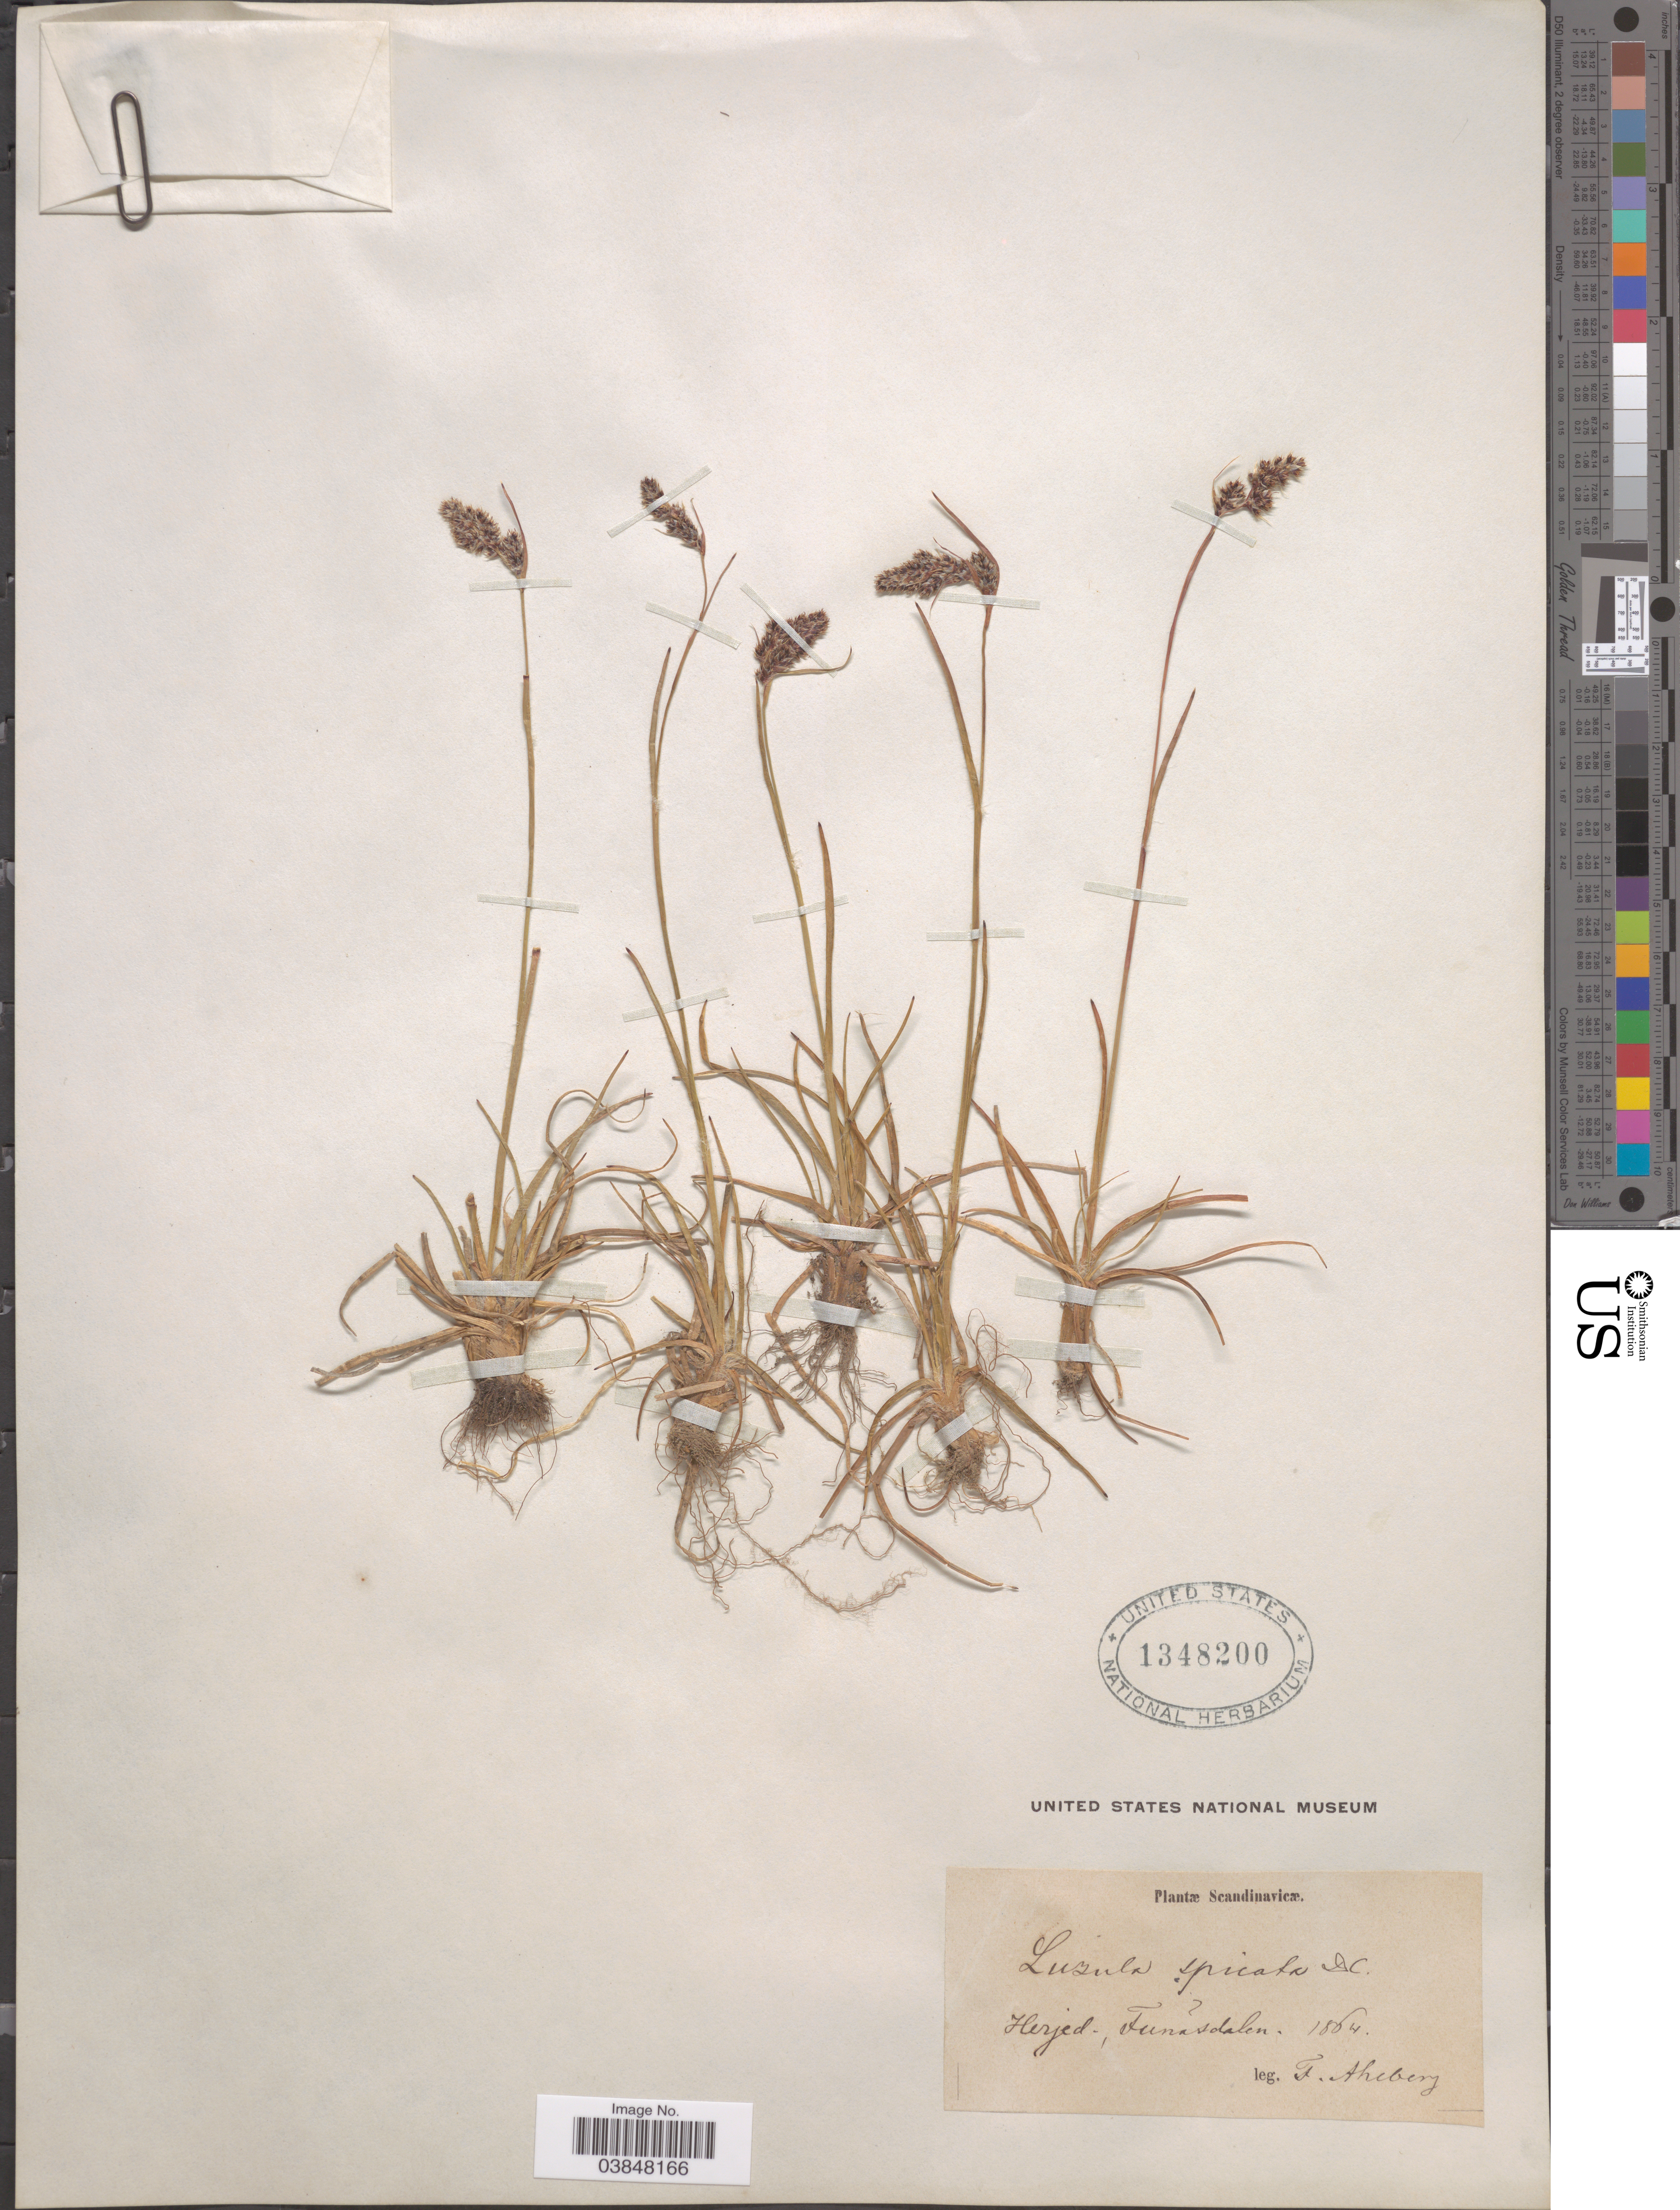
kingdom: Plantae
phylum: Tracheophyta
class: Liliopsida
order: Poales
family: Juncaceae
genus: Luzula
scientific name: Luzula spicata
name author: (L.) DC.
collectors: F. Ahlberg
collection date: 1864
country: Sweden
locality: Scandinavicæ. Herjed., Funäsdalen.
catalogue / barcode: US 1348200